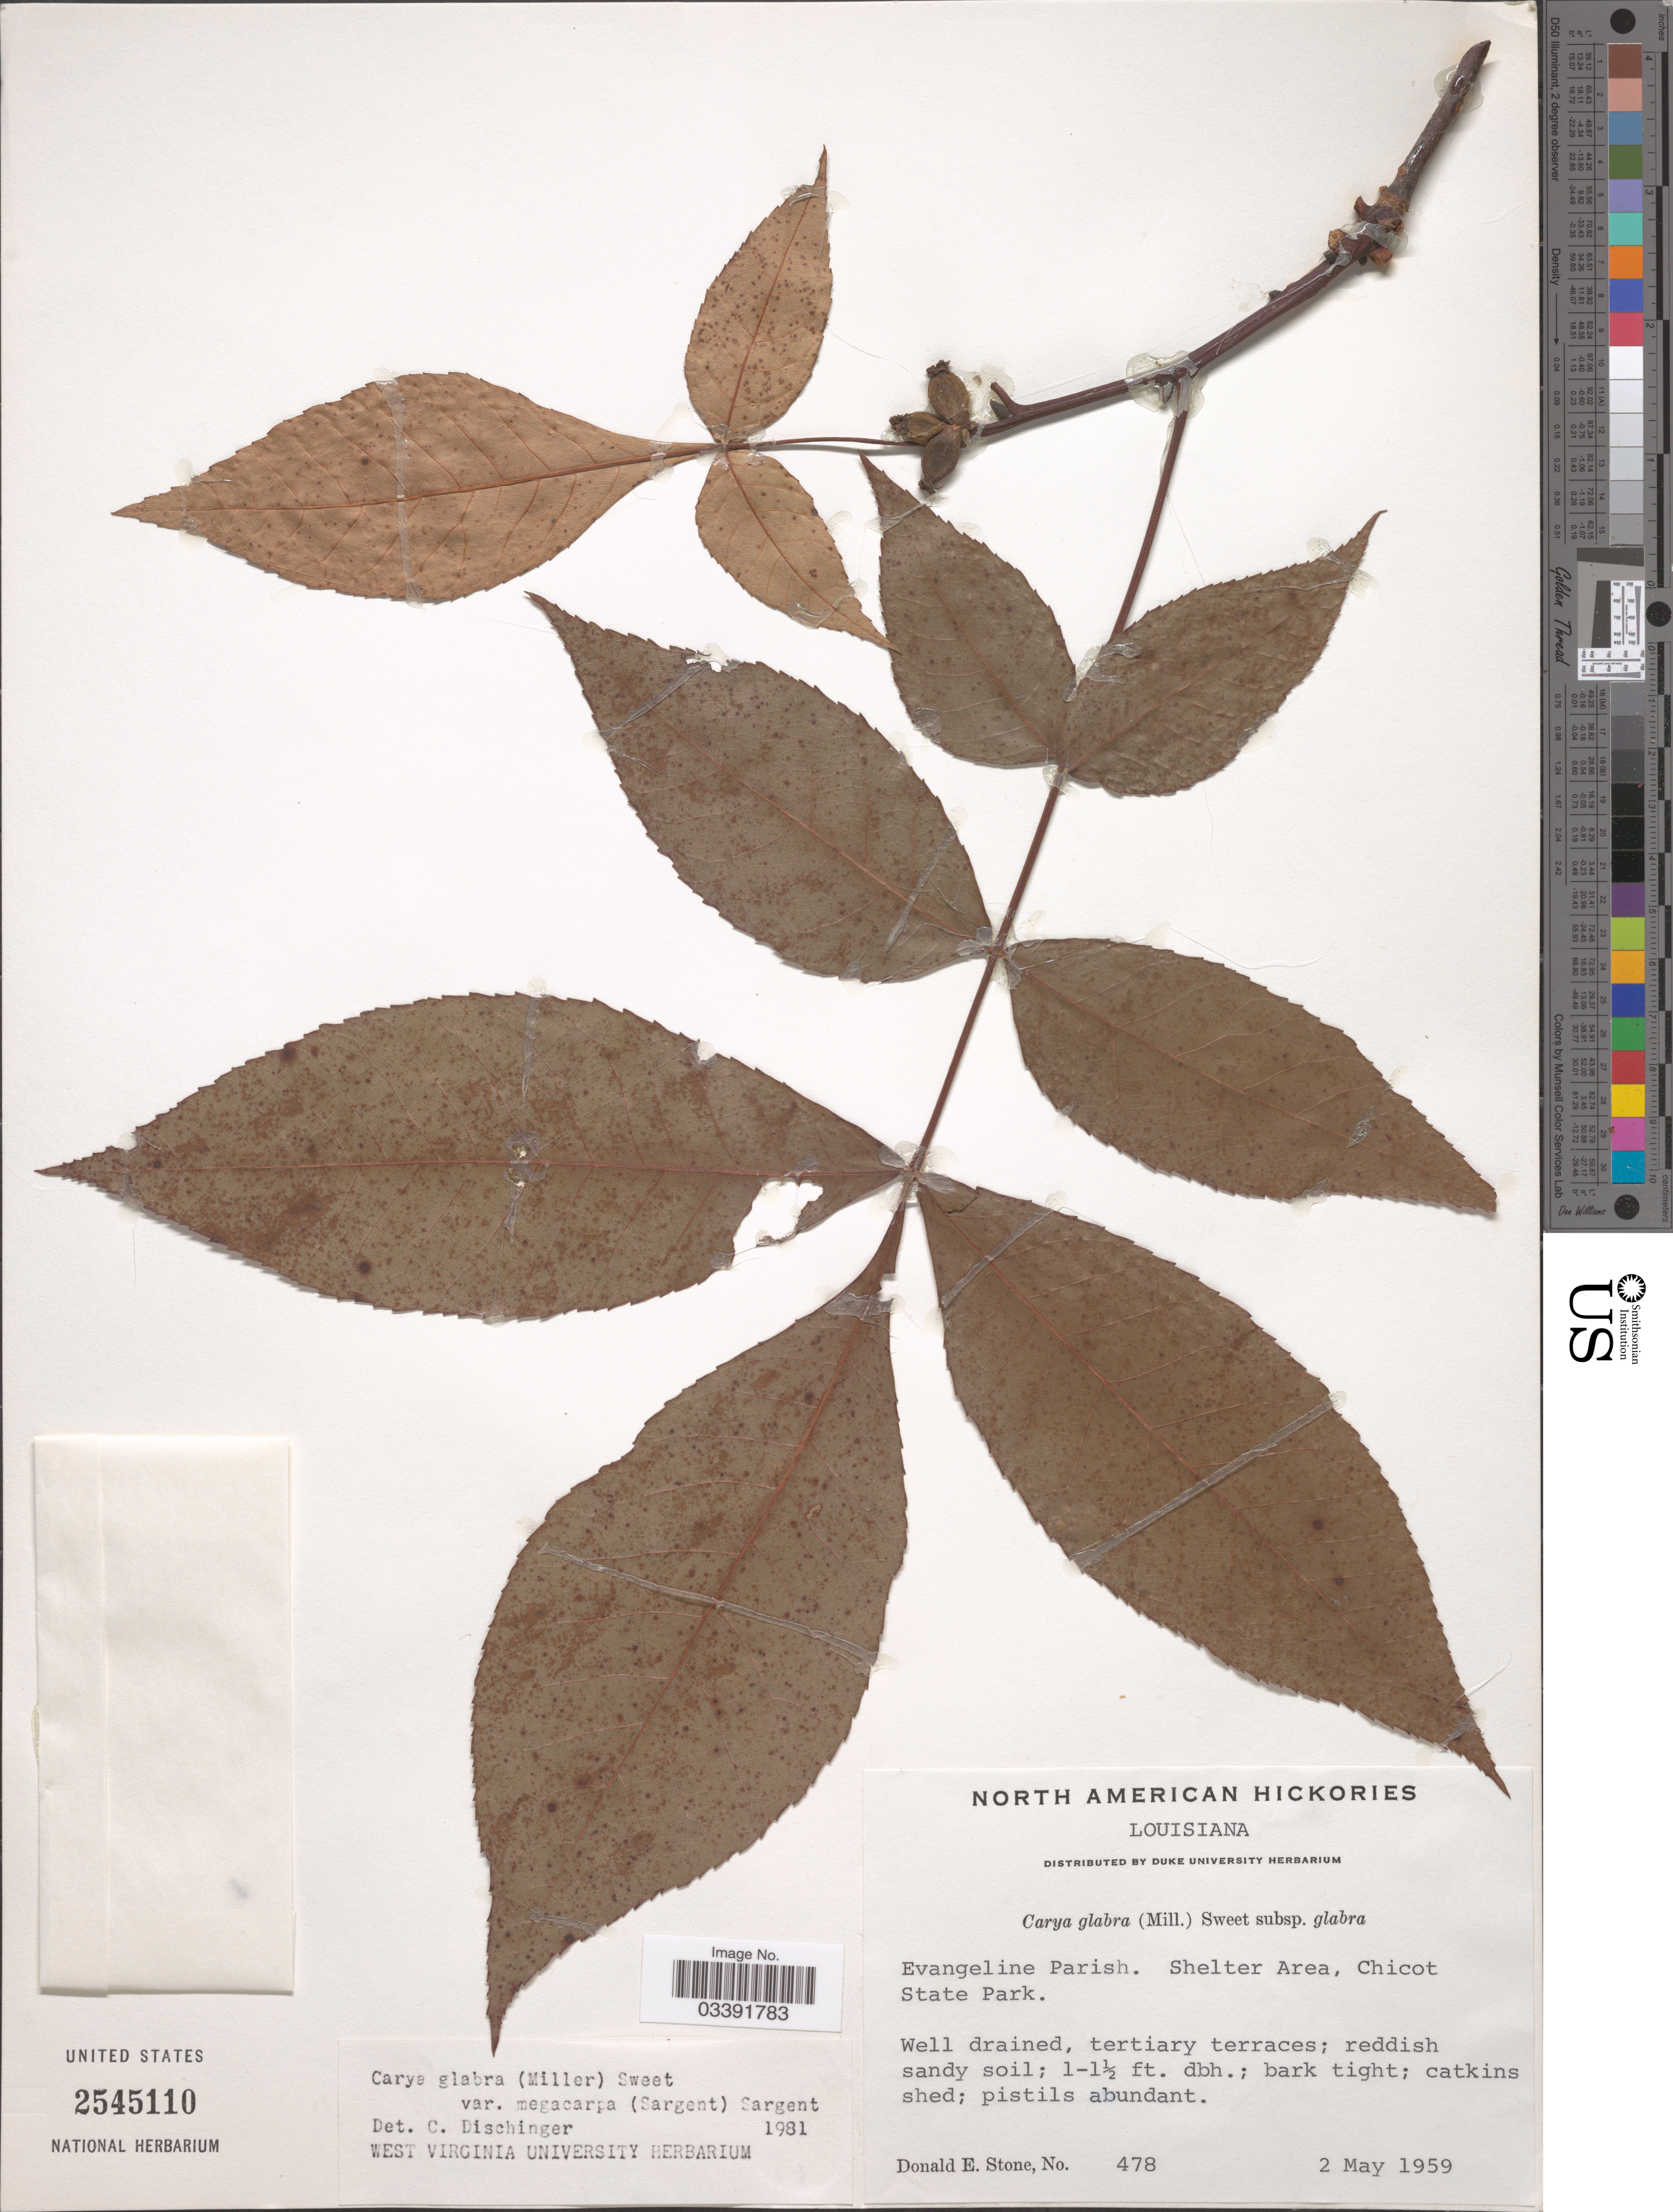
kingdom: Plantae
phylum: Tracheophyta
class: Magnoliopsida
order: Fagales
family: Juglandaceae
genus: Carya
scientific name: Carya glabra var. megacarpa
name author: (Sarg.) Sarg.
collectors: D. Stone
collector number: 478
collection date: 1959-05-02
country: United States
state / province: Louisiana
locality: Evangeline Parish. Shelter Area, Chicot State Park.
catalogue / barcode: US 2545110